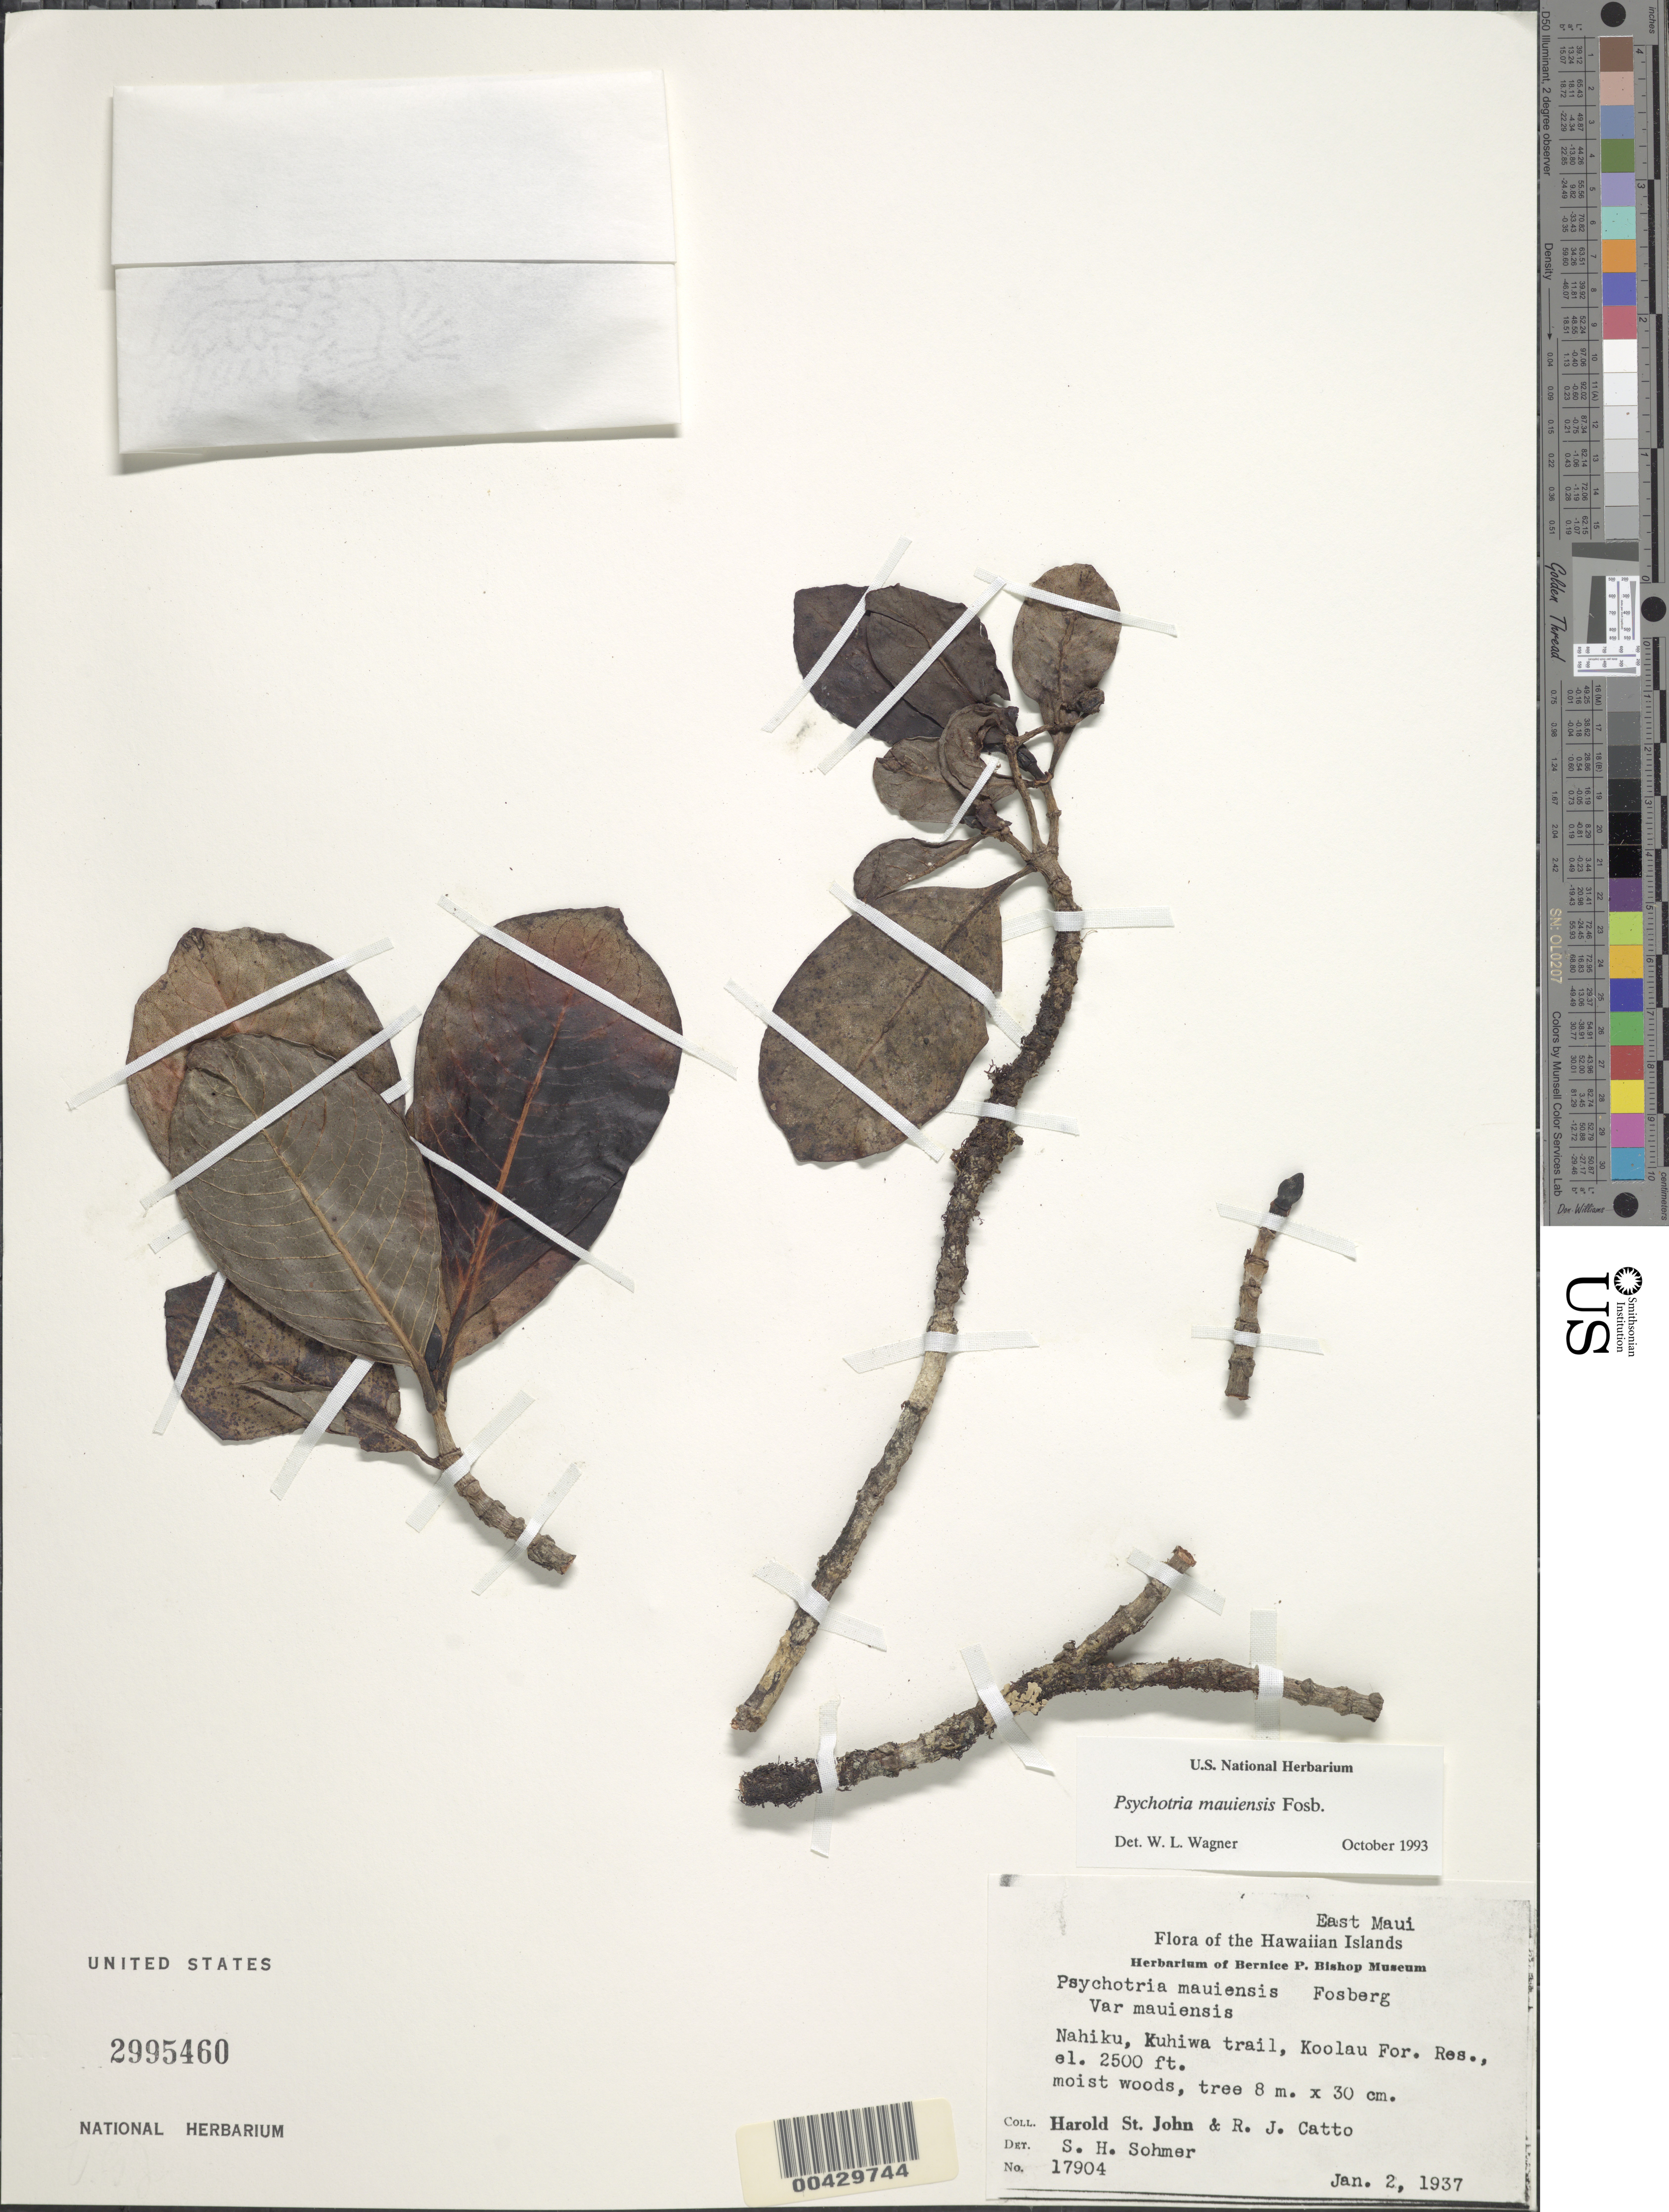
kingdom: Plantae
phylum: Tracheophyta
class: Magnoliopsida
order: Gentianales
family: Rubiaceae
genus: Psychotria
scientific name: Psychotria mauiensis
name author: Fosberg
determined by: Wagner, W. L., (BOT), Smithsonian Institution - National Museum of Natural History (UNITED STATES)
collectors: H. St. John & R. Catto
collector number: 17904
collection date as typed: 2 Jan 1937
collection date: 1937-01-02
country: United States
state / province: Hawaii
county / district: Maui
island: Maui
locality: Nahiku, Kuhiwa trail, Koolau Forest Reserve, East Maui.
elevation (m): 762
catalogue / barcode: US 2995460